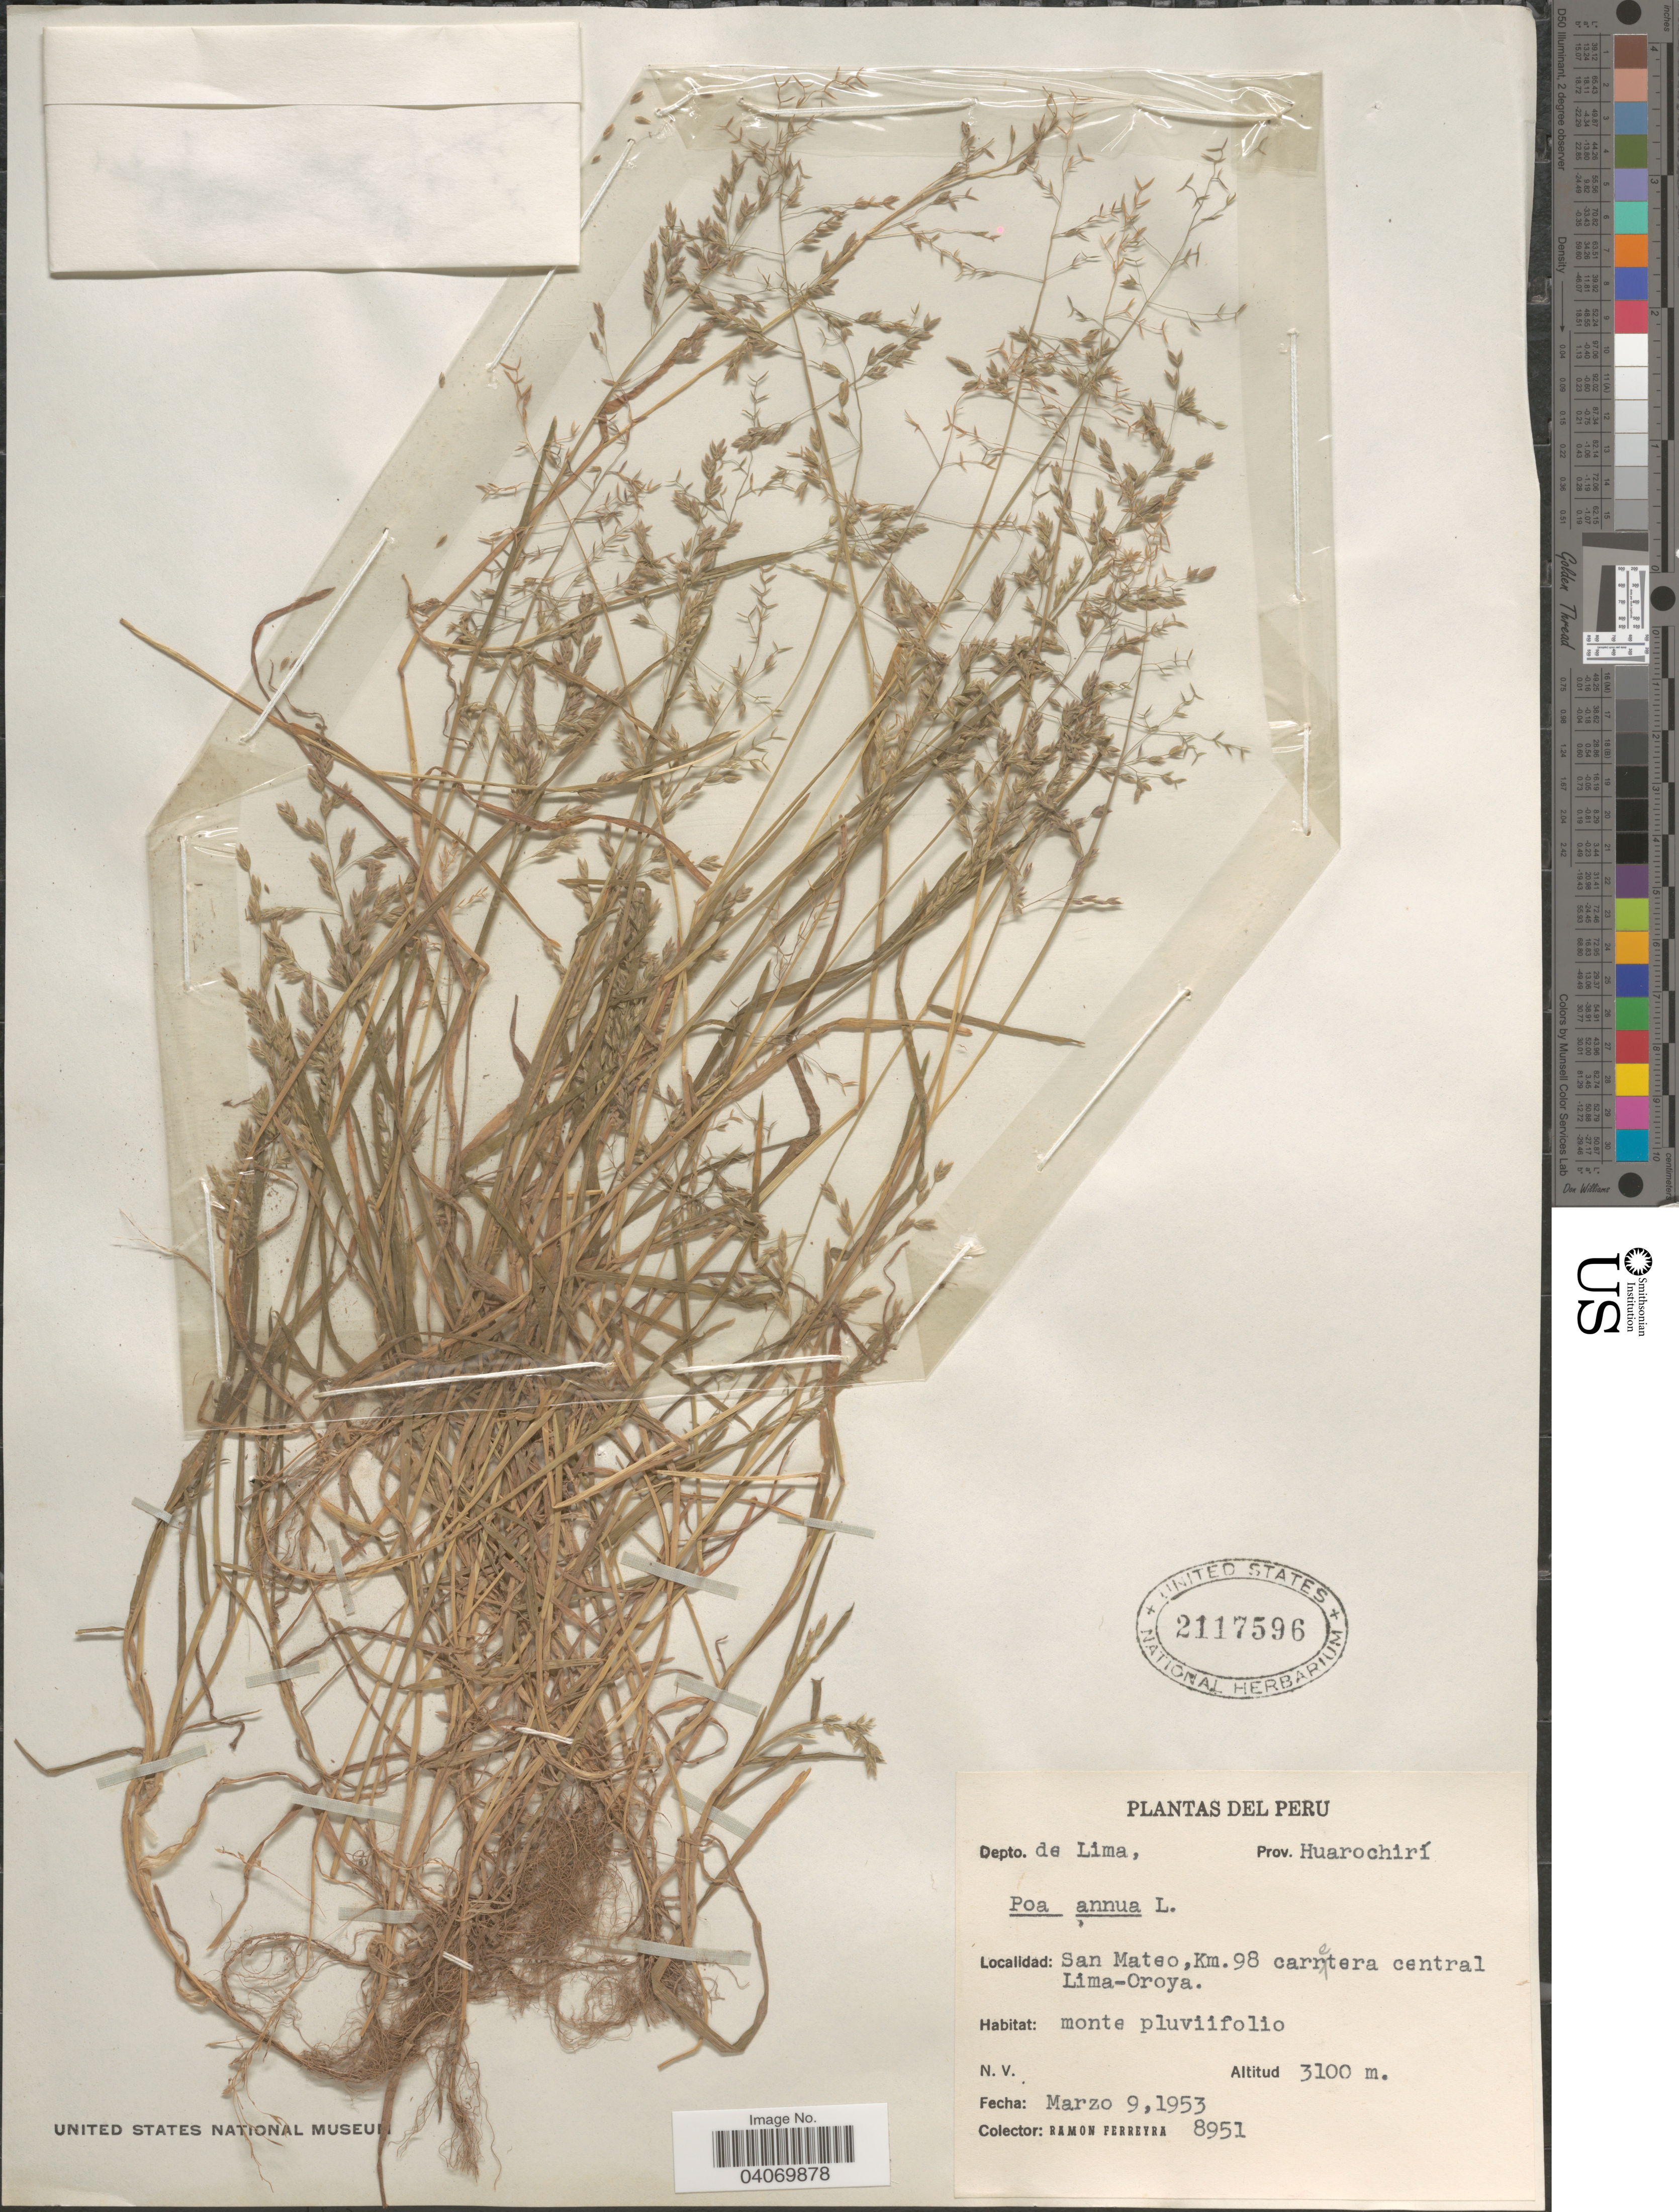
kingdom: Plantae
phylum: Tracheophyta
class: Liliopsida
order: Poales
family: Poaceae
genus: Poa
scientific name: Poa annua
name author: L.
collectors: R. A. Ferreyra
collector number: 8951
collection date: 1953-03-09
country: Peru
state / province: Lima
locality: Depto. de Lima. Prov. Huarochirí. San Mateo, Km. 98 carretera central Lima-Oroya.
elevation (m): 3100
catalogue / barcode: US 2117596